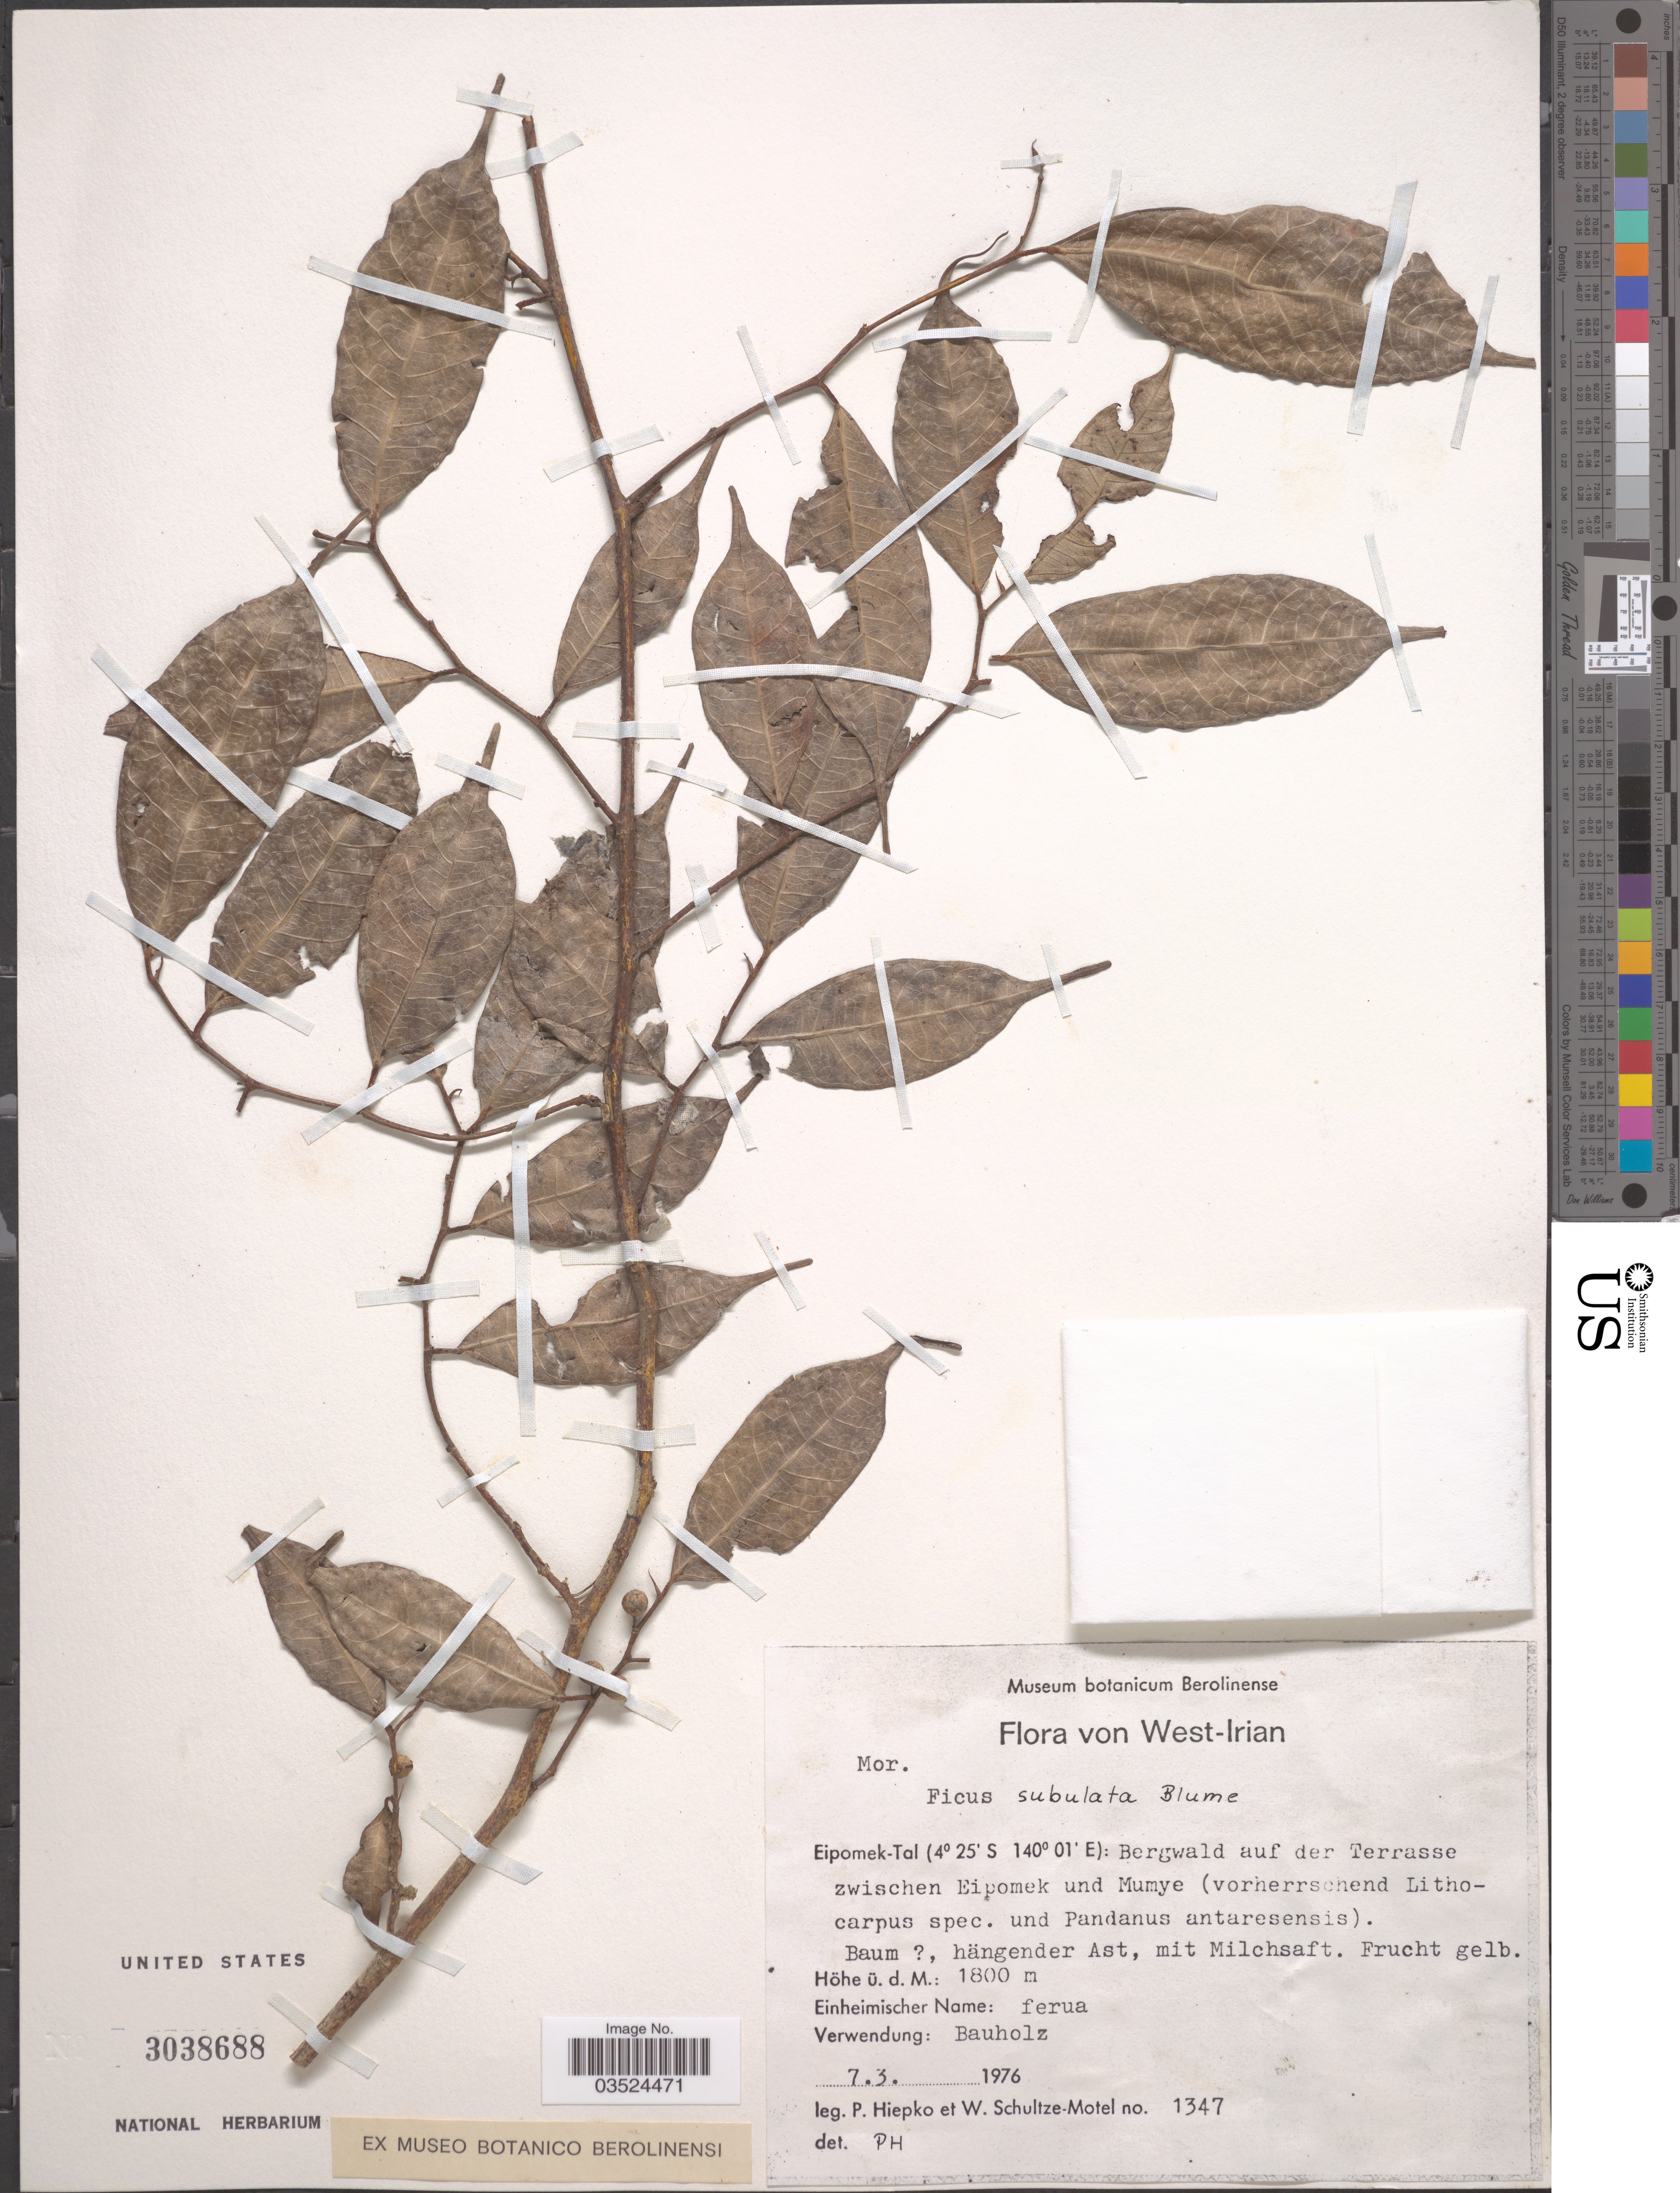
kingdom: Plantae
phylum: Tracheophyta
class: Magnoliopsida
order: Rosales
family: Moraceae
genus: Ficus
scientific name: Ficus subulata var. subulata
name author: Blume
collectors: P. H. Hiepko & W. Schultze-Motel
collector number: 1347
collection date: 1976-03-07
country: Indonesia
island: New Guinea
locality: West-Irian. Eipomek-Tal: Bergwald auf der Terrasse zwischen Eipomek und Mumye.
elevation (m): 1800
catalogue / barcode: US 3038688